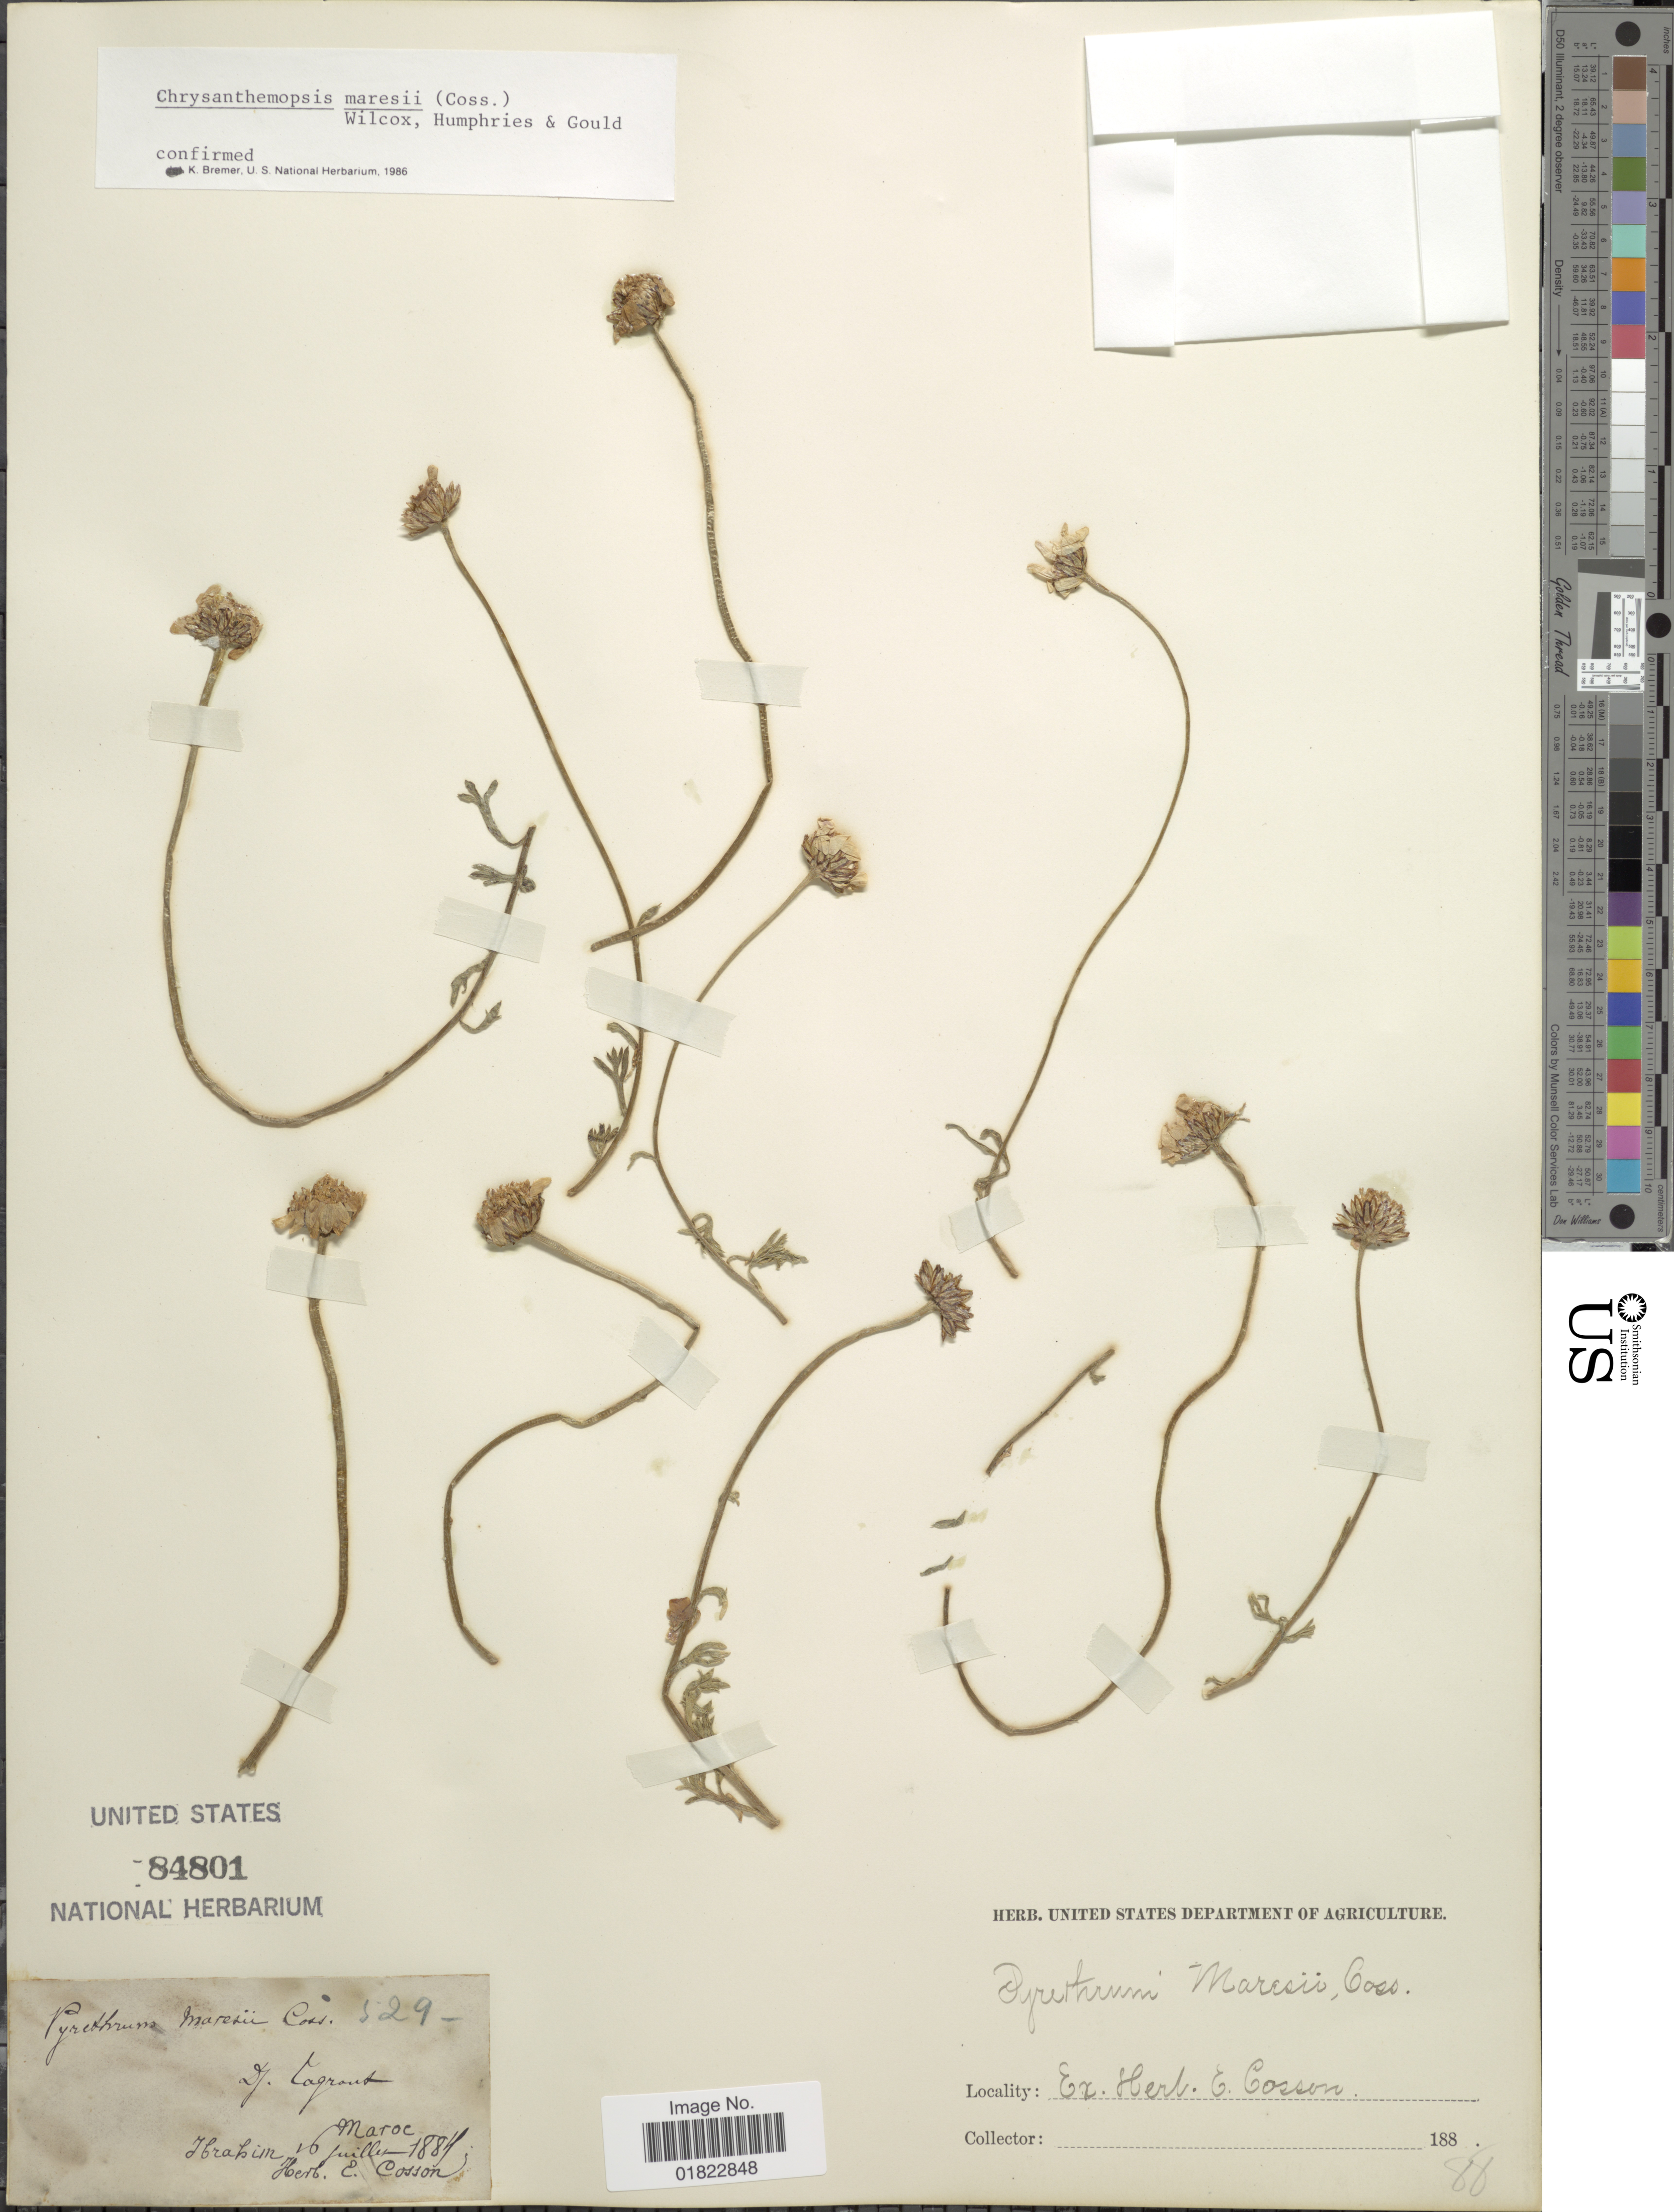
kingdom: Plantae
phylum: Tracheophyta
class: Magnoliopsida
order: Asterales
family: Asteraceae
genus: Chrysanthemum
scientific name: Chrysanthemum maresii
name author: (Brot.) B.H. Wilcox et al.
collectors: -. Ibrahim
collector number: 529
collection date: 1884-07-16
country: Morocco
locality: Maroc. Dj. Tagrout.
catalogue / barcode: US 84801